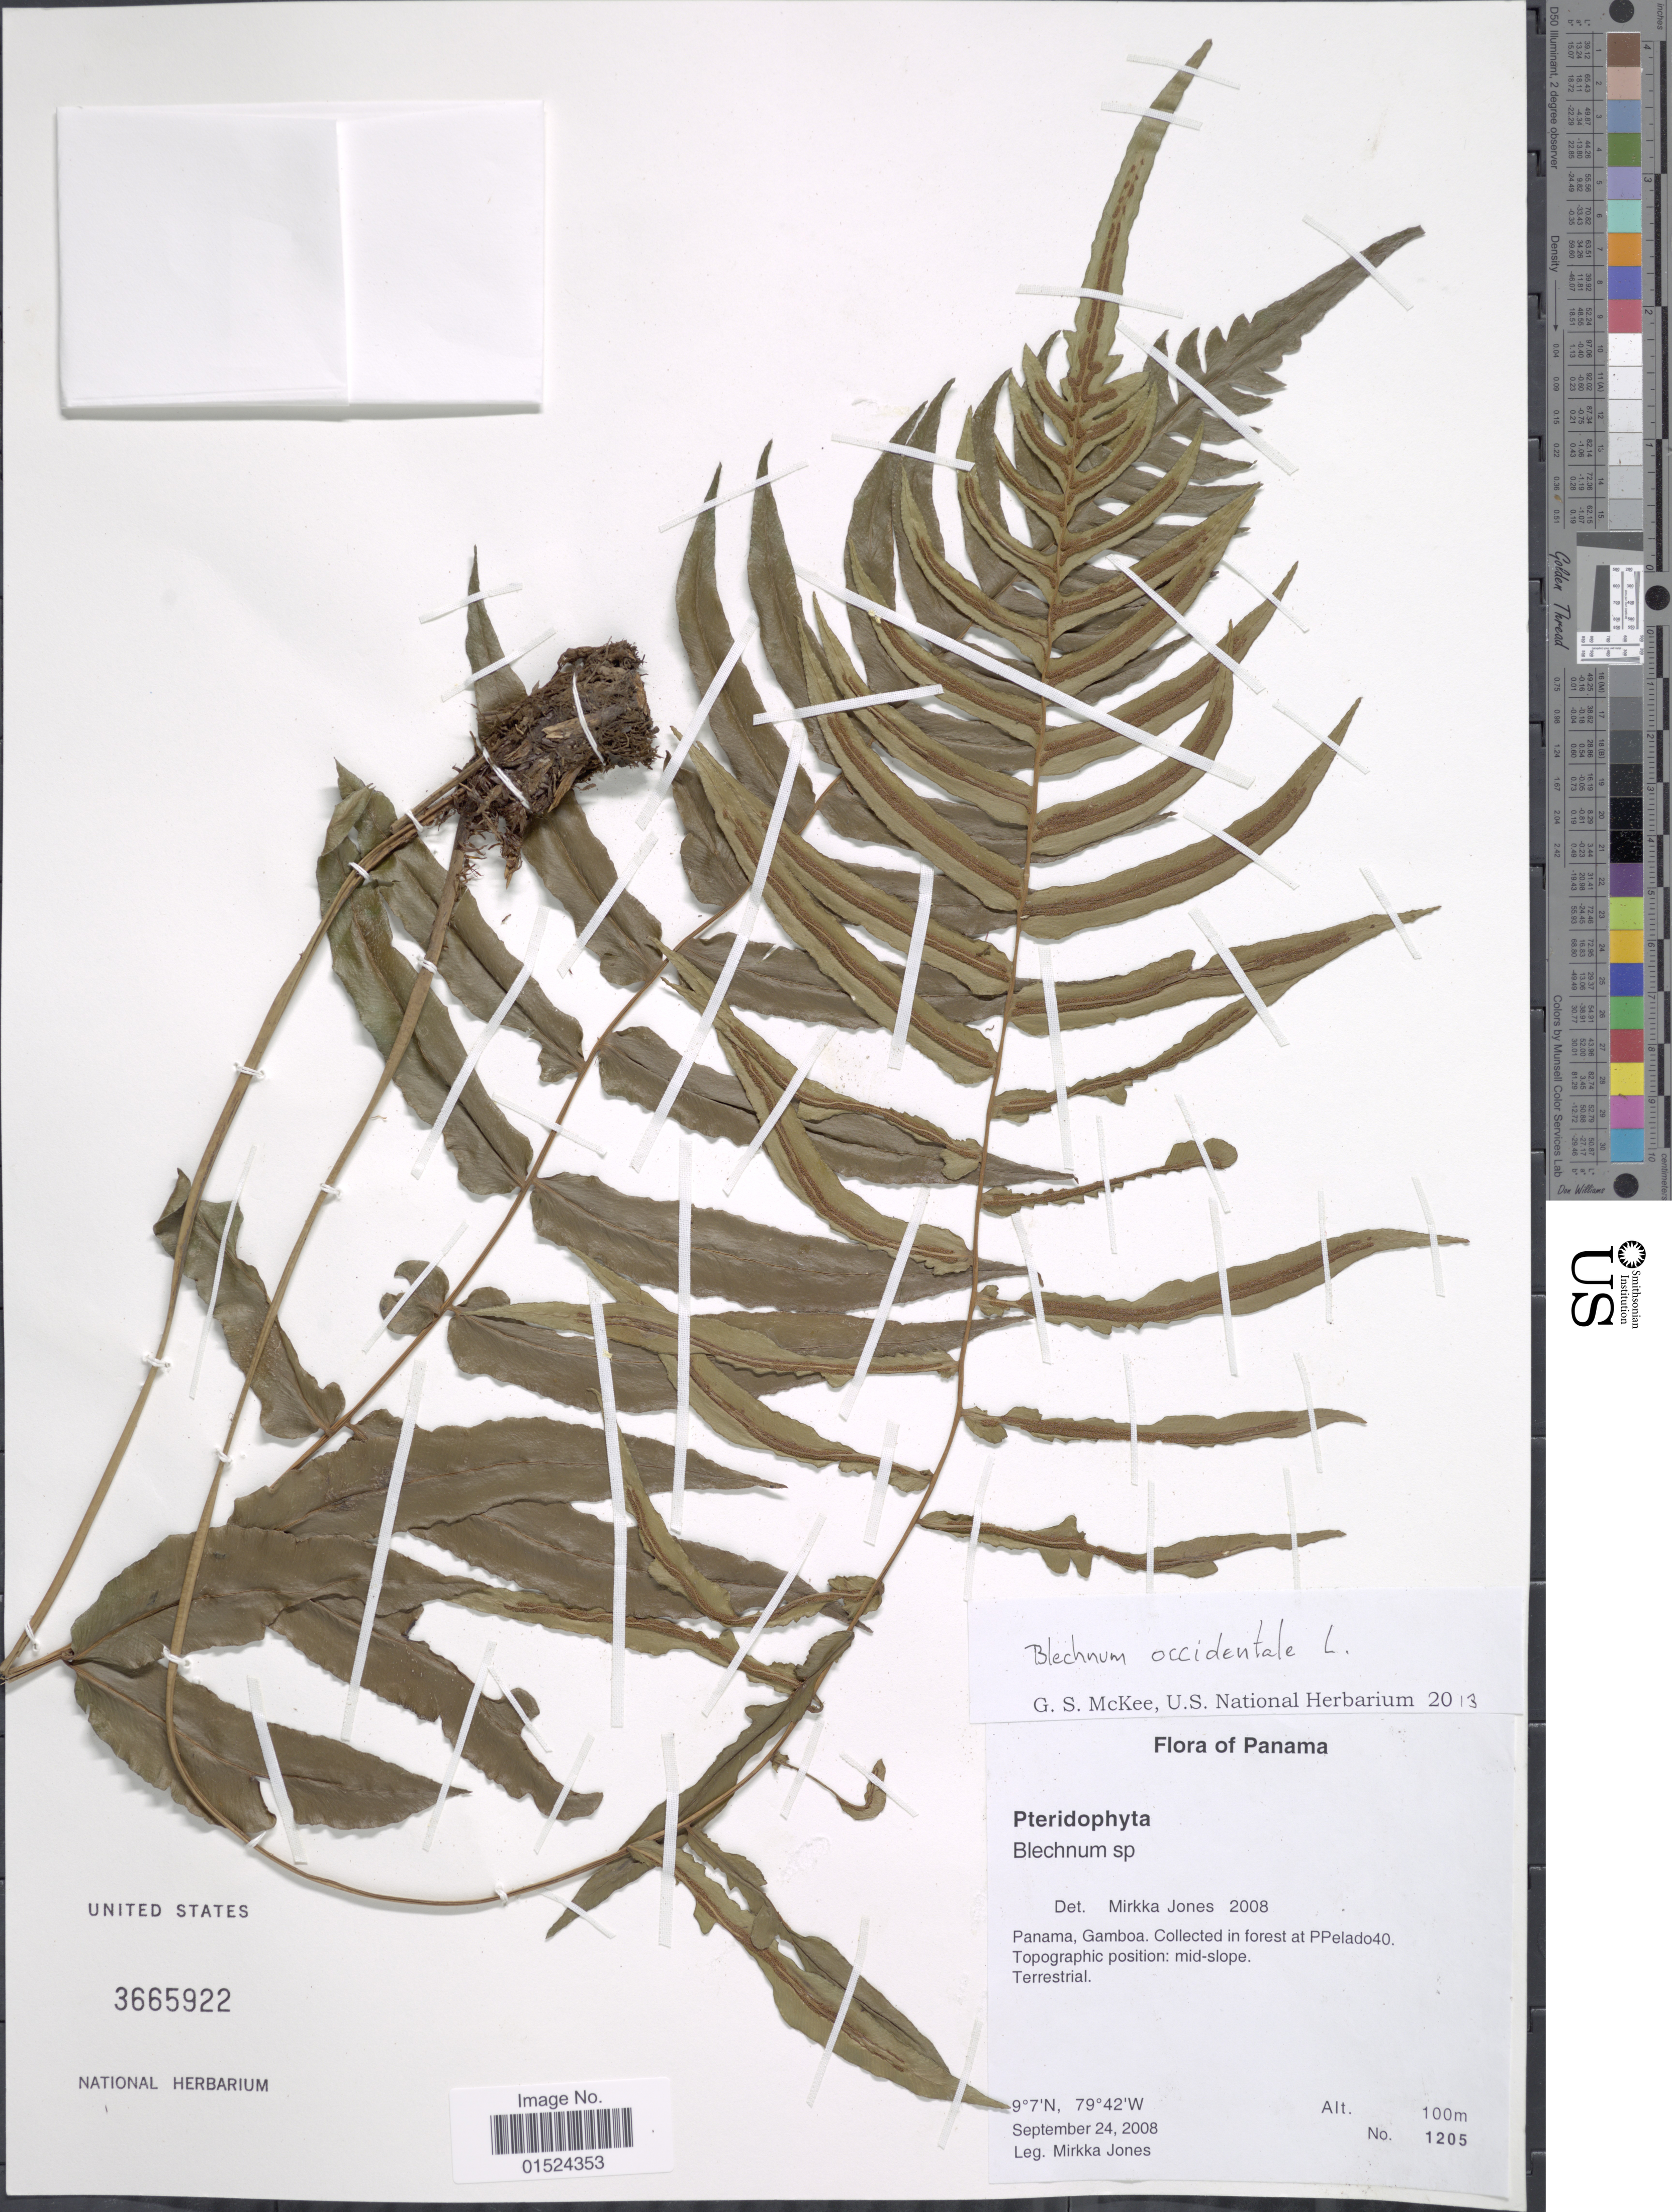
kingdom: Plantae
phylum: Tracheophyta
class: Polypodiopsida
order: Polypodiales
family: Blechnaceae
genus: Blechnum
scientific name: Blechnum occidentale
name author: L.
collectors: M. Jones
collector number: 1205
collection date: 2008-09-24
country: Panama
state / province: Colón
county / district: Canal Zone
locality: Gamboa, in forest at PPelado40, Topographic position: mid-slope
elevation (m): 100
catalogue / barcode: US 3665922